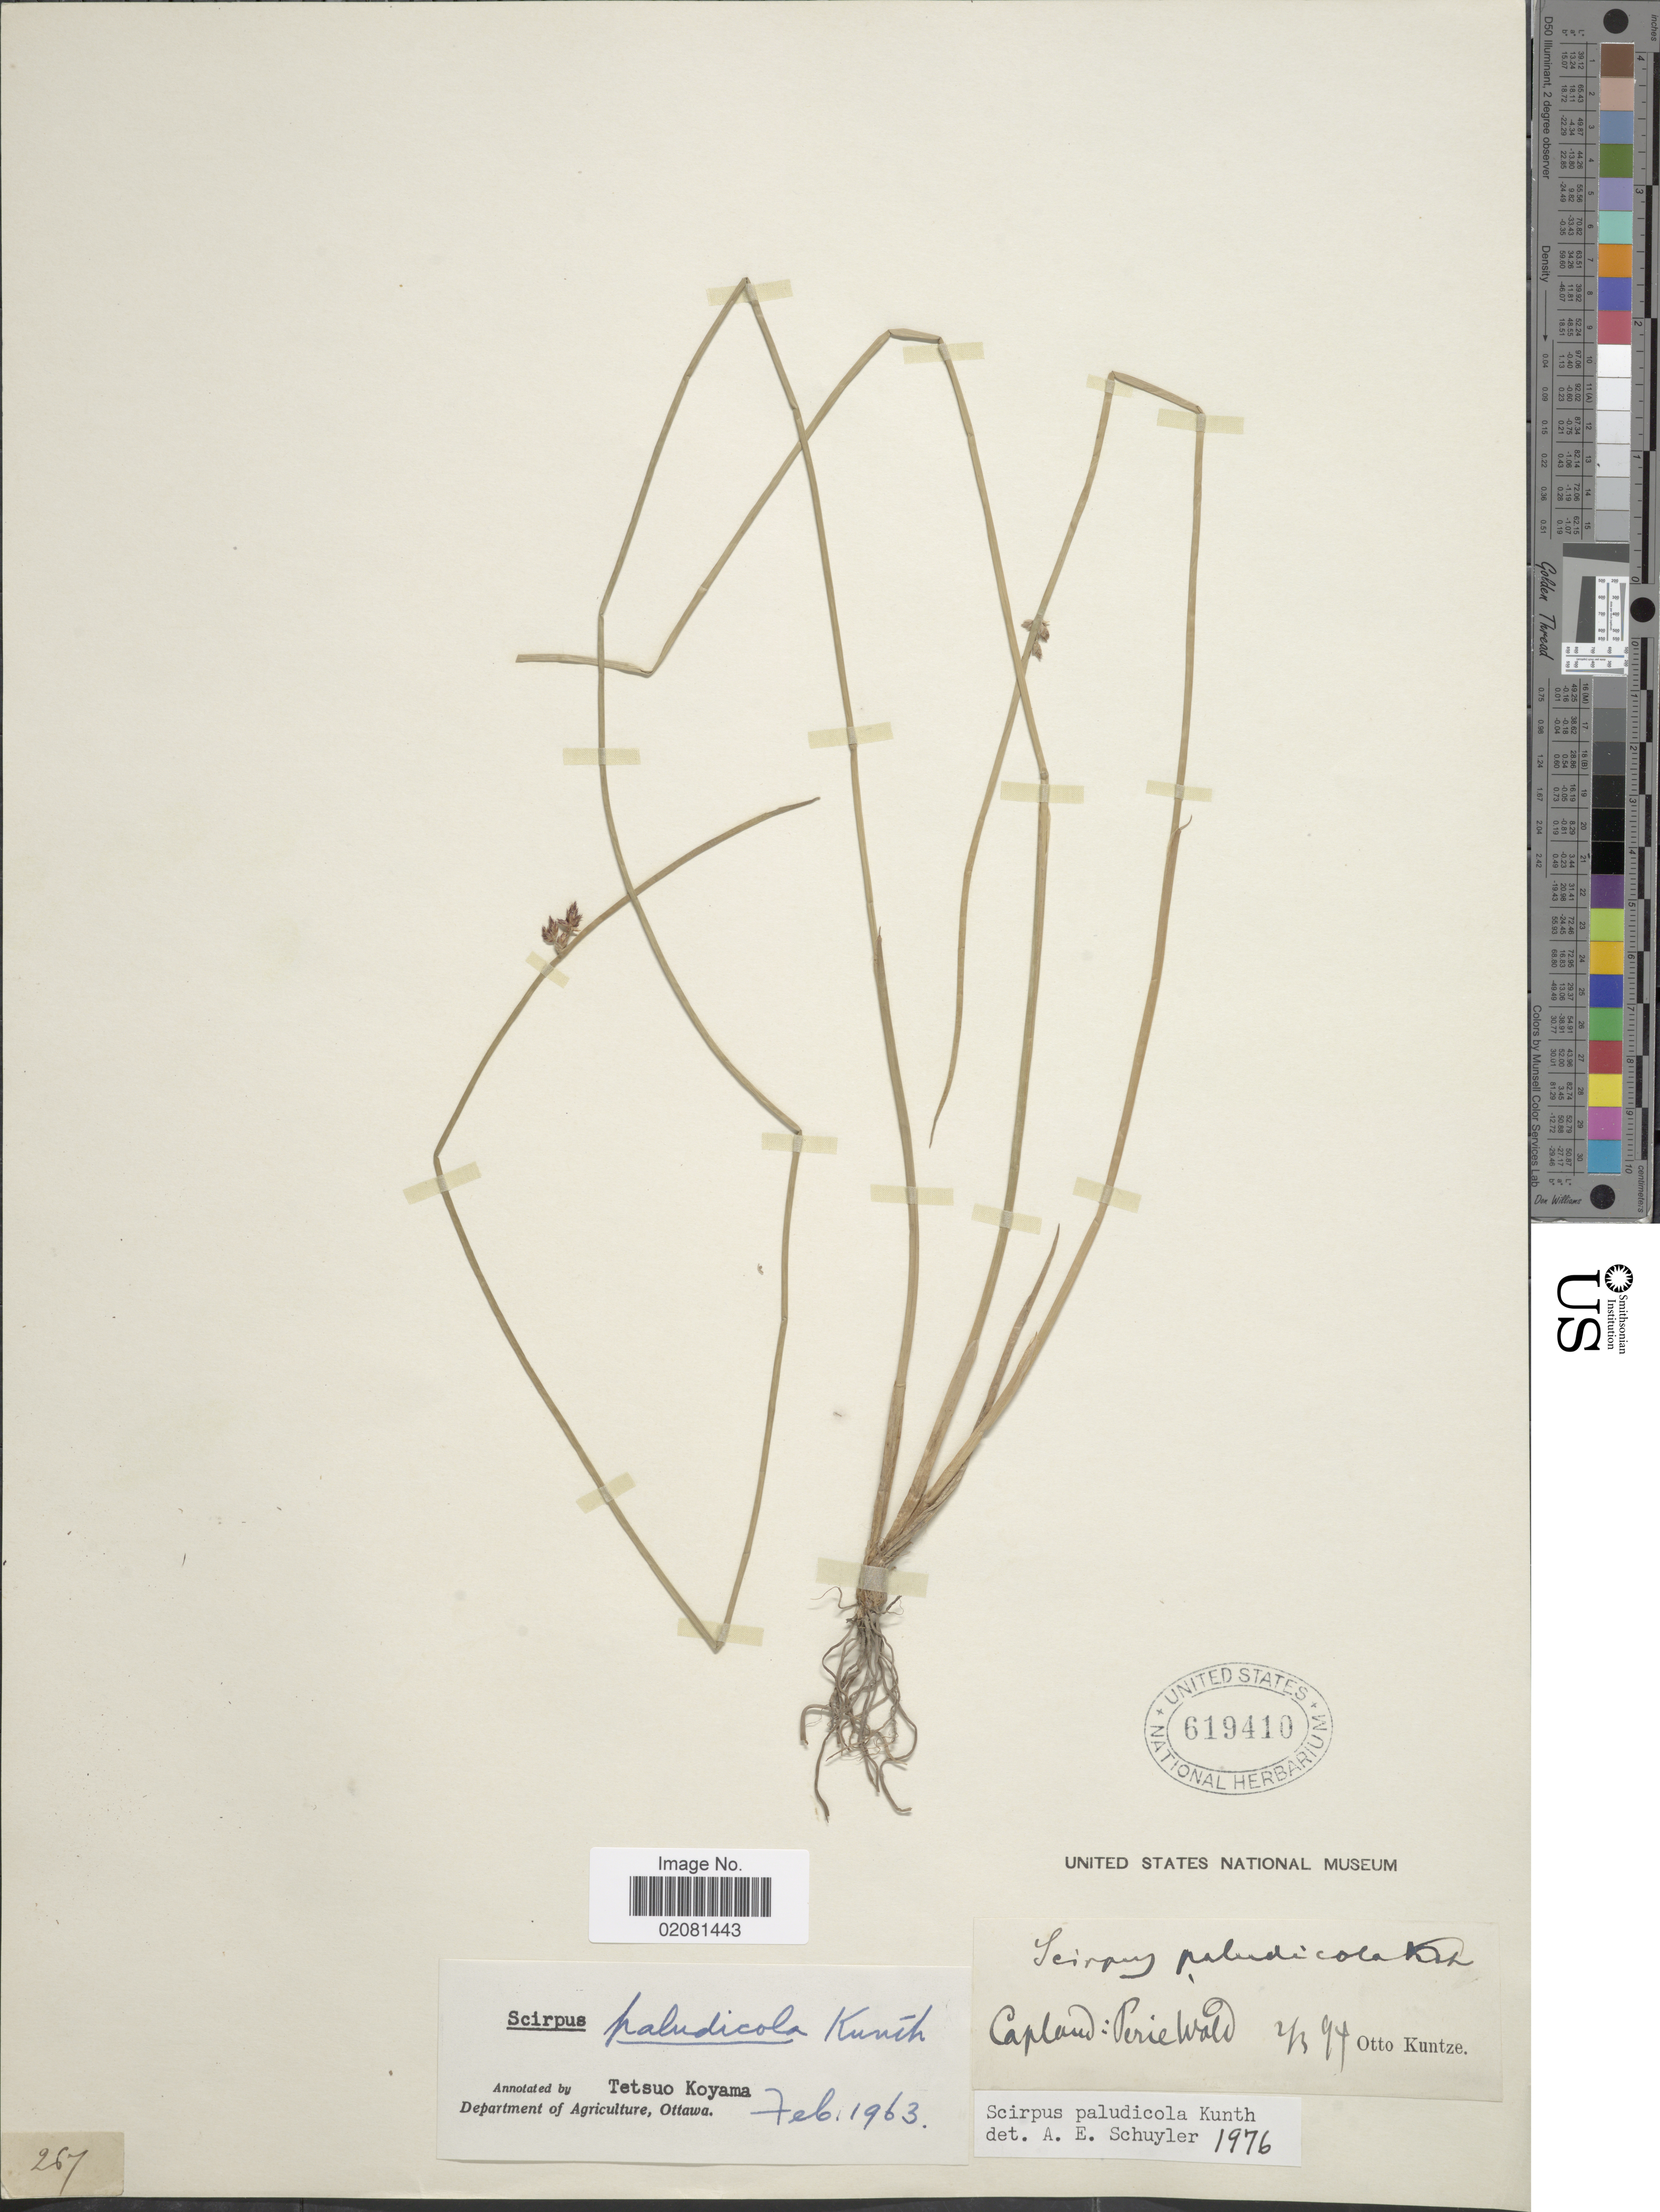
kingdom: Plantae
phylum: Tracheophyta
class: Liliopsida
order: Poales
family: Cyperaceae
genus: Schoenoplectus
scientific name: Schoenoplectus paludicola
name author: (Kunth) Palla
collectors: C.E.O. Kuntze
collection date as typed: Transcribed d/m/y: 2/3/94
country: South Africa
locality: Capland: Perie Wald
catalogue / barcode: US 619410